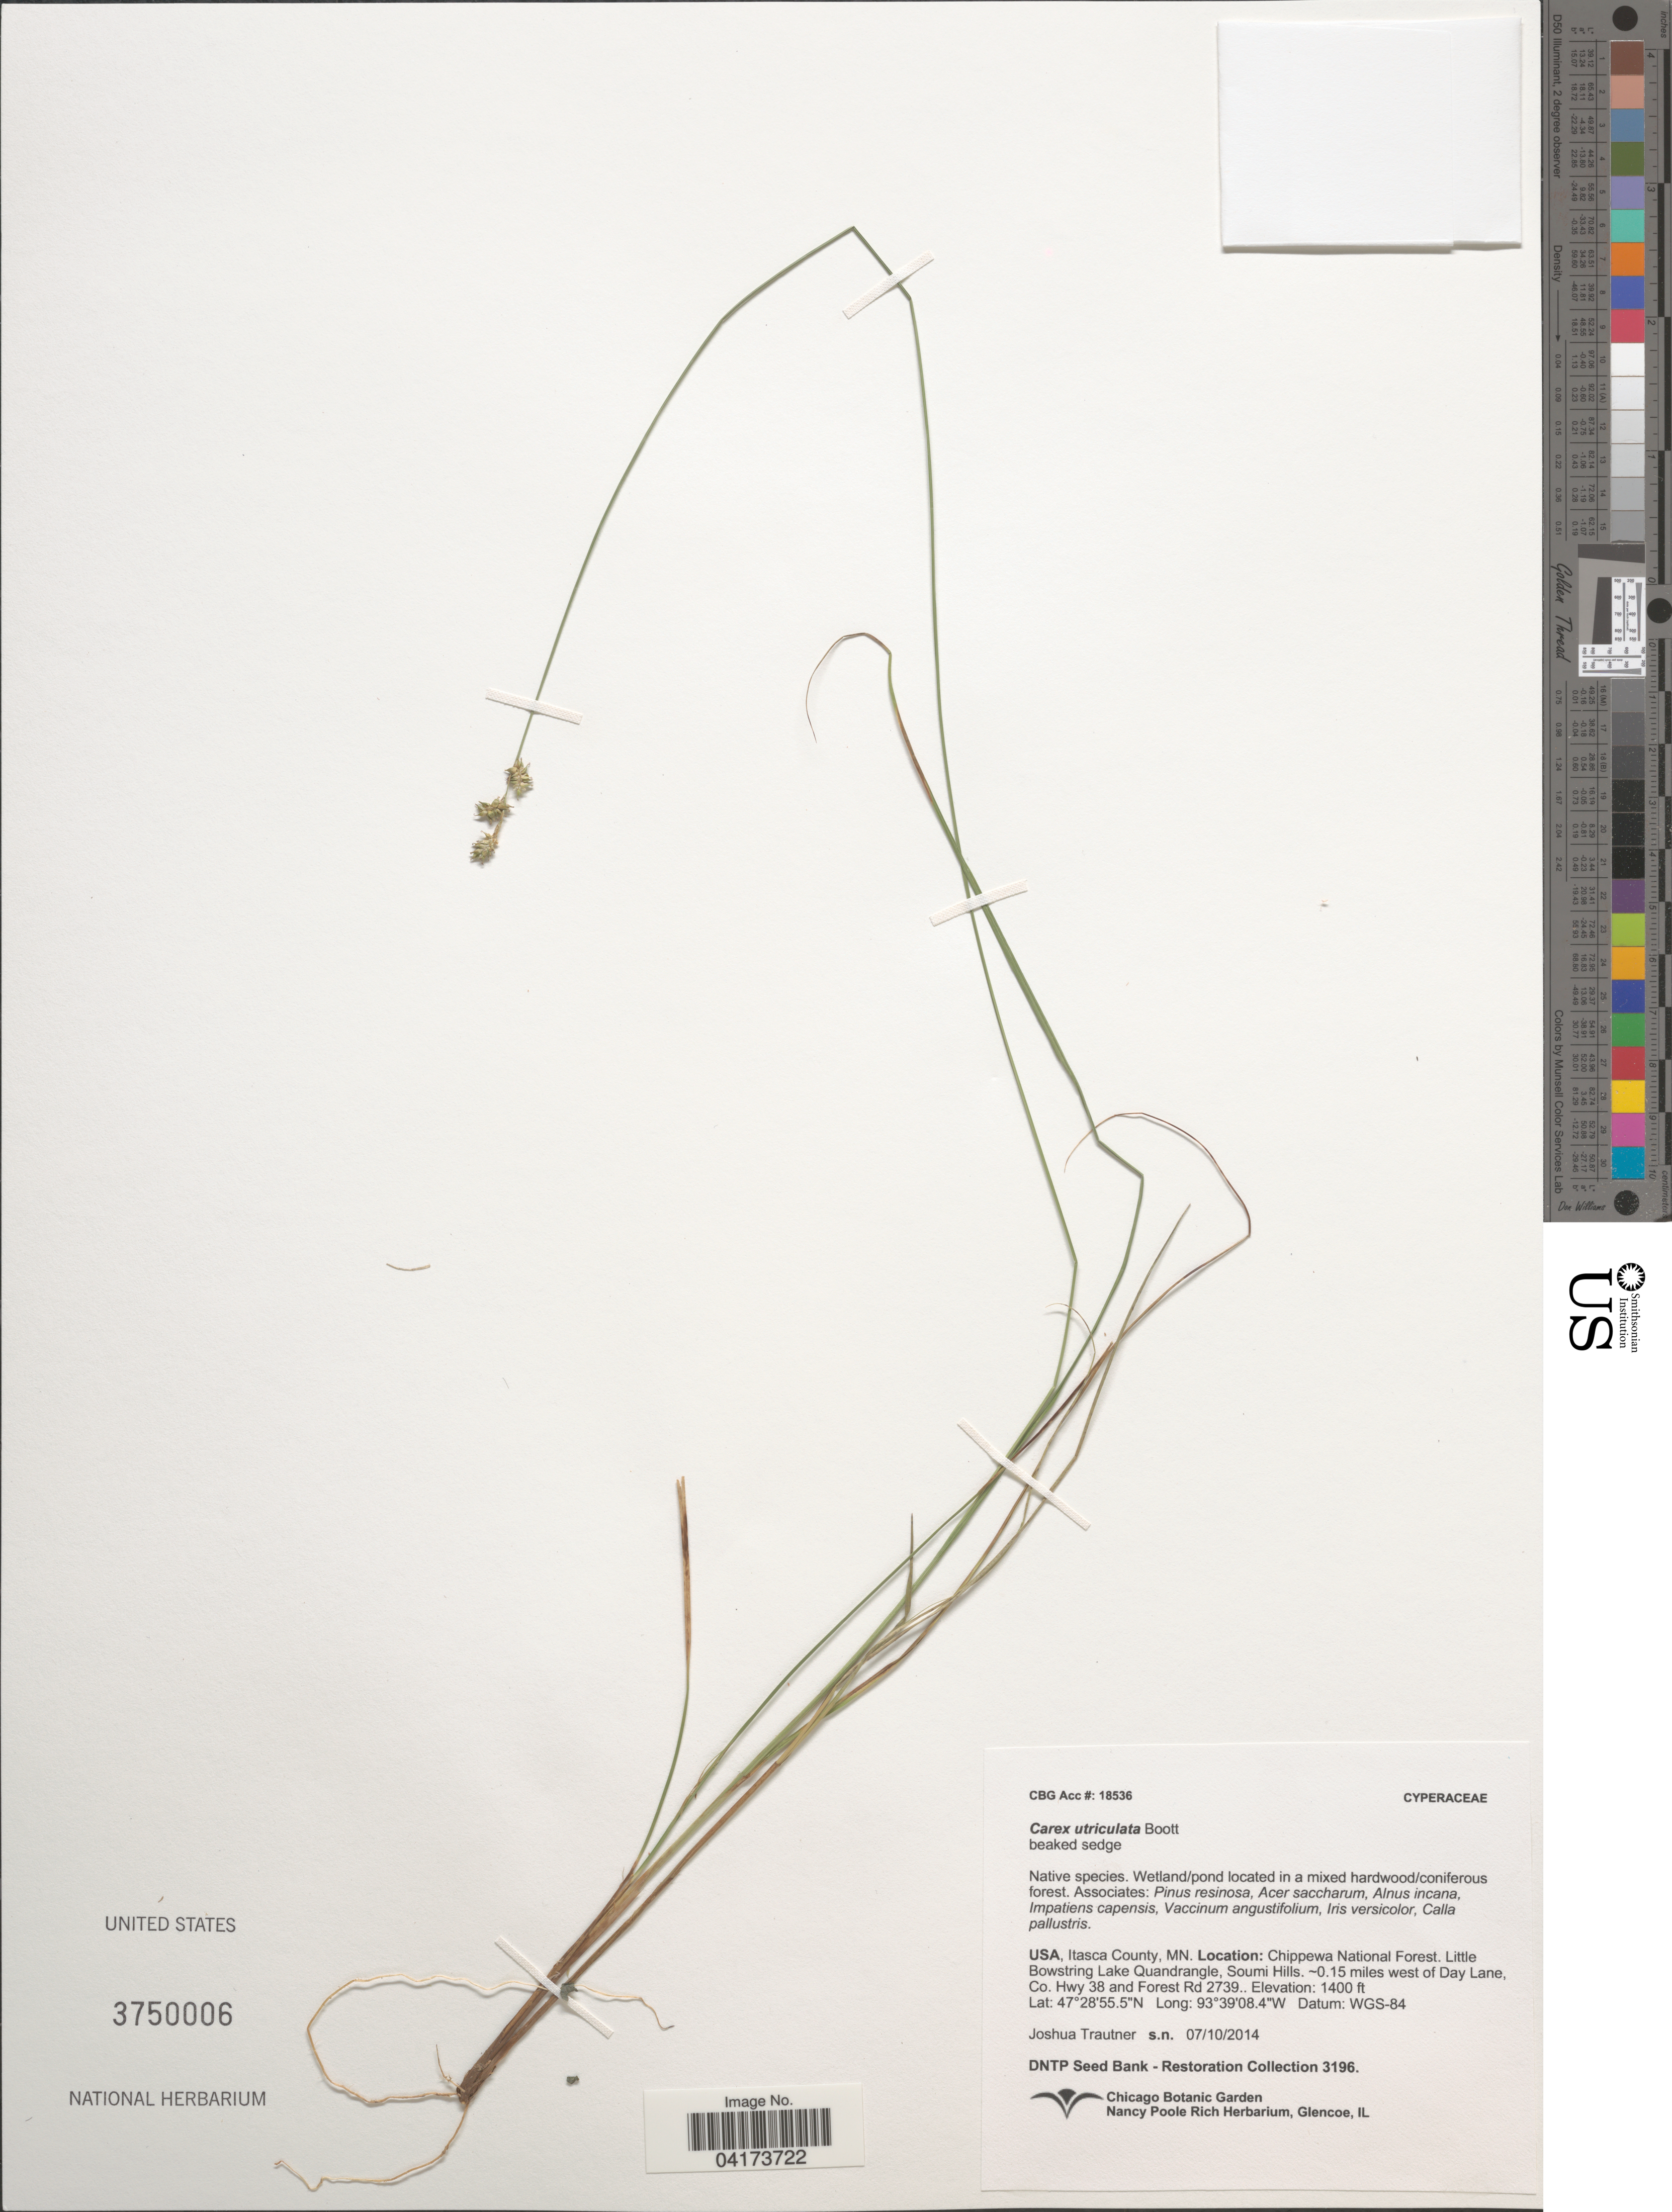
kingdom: Plantae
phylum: Tracheophyta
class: Liliopsida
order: Poales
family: Cyperaceae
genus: Carex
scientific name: Carex interior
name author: L.H. Bailey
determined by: Strong, Mark T., (BOT), Smithsonian Institution - National Museum of Natural History (UNITED STATES)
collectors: J. Trautner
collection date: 2014-07-10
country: United States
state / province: Minnesota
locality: Itasca County. Chippewa National Forest. Little Bowstring Lake Quadrangle, Soumi Hills, -0.15 miles west of Day Lane, Co. Hwy 38 and Forest Rd 2739.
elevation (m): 427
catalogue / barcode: US 3750006